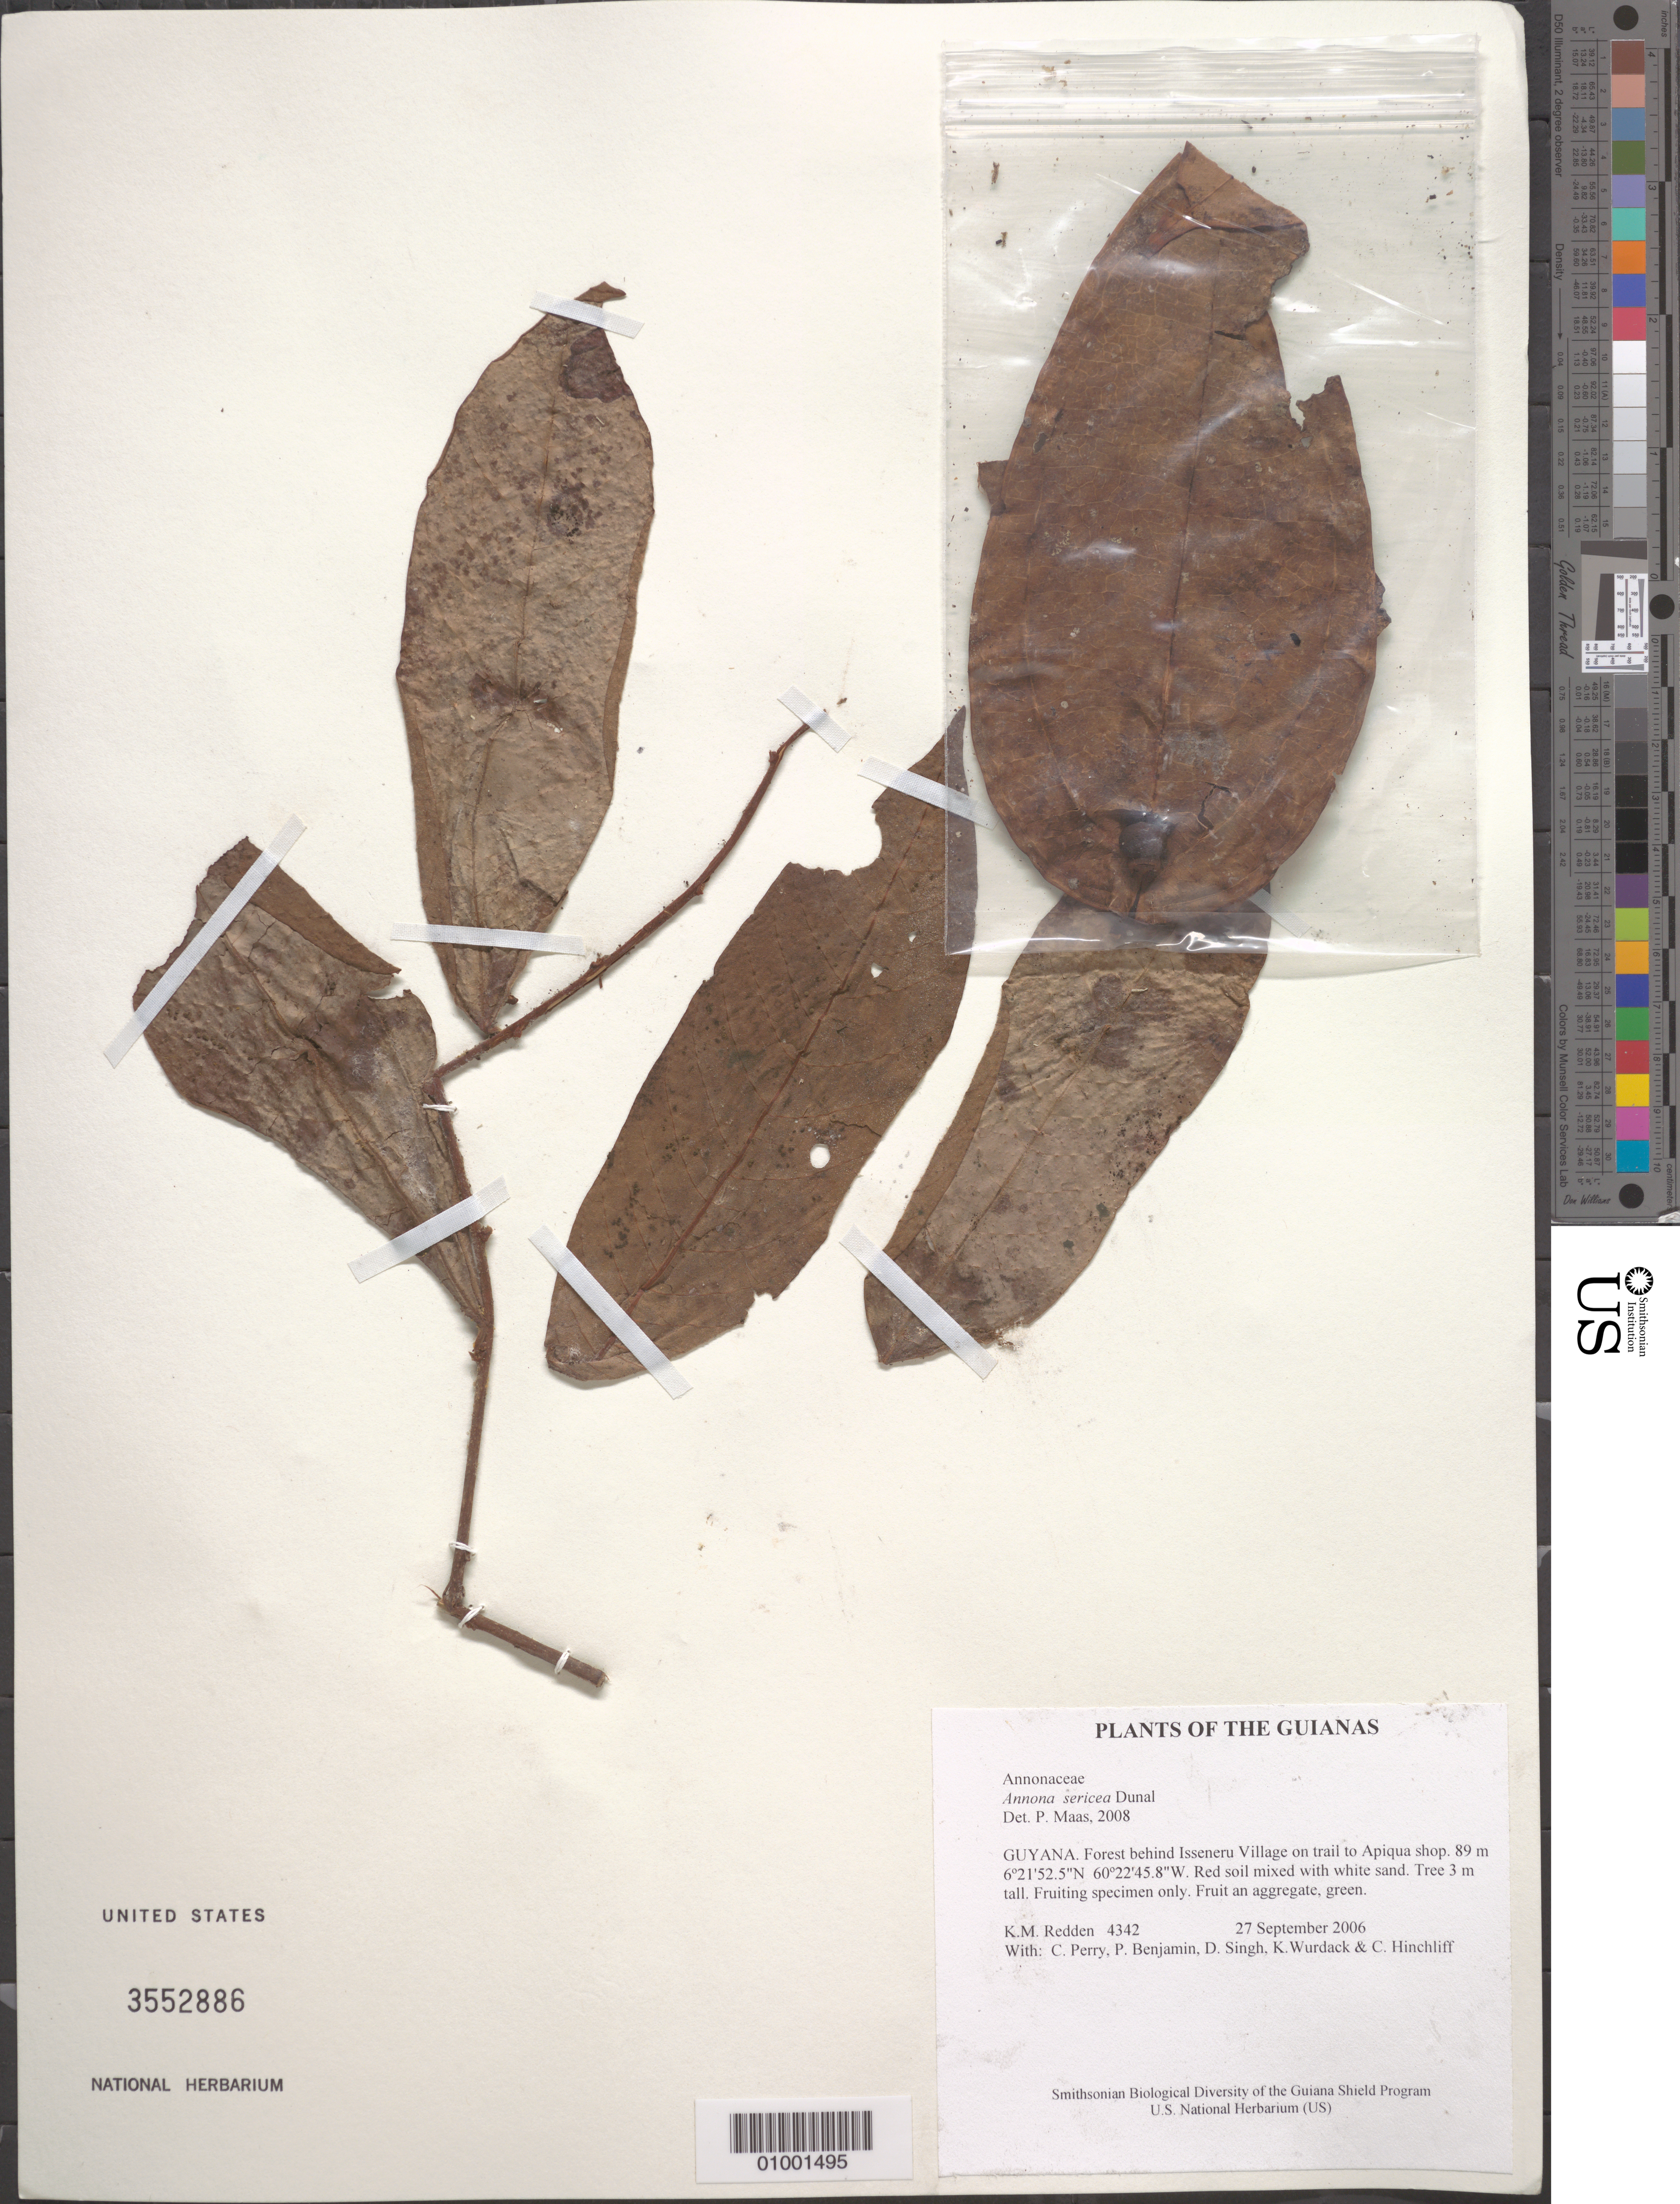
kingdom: Plantae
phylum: Tracheophyta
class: Magnoliopsida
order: Magnoliales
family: Annonaceae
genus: Annona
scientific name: Annona sericea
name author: Dunal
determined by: Maas, Paul J. M.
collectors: K. M. Redden, C. Perry, P. Benjamin, D. Singh, K. Wurdack & C. E. Hinchliff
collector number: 4342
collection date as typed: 27 September 2006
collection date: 2006-09-27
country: Guyana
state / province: Cuyuni-Mazaruni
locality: Forest behind Isseneru Village on trail to Apiqua shop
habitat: Red soil mixed with white sand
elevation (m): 89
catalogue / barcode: US 3552886